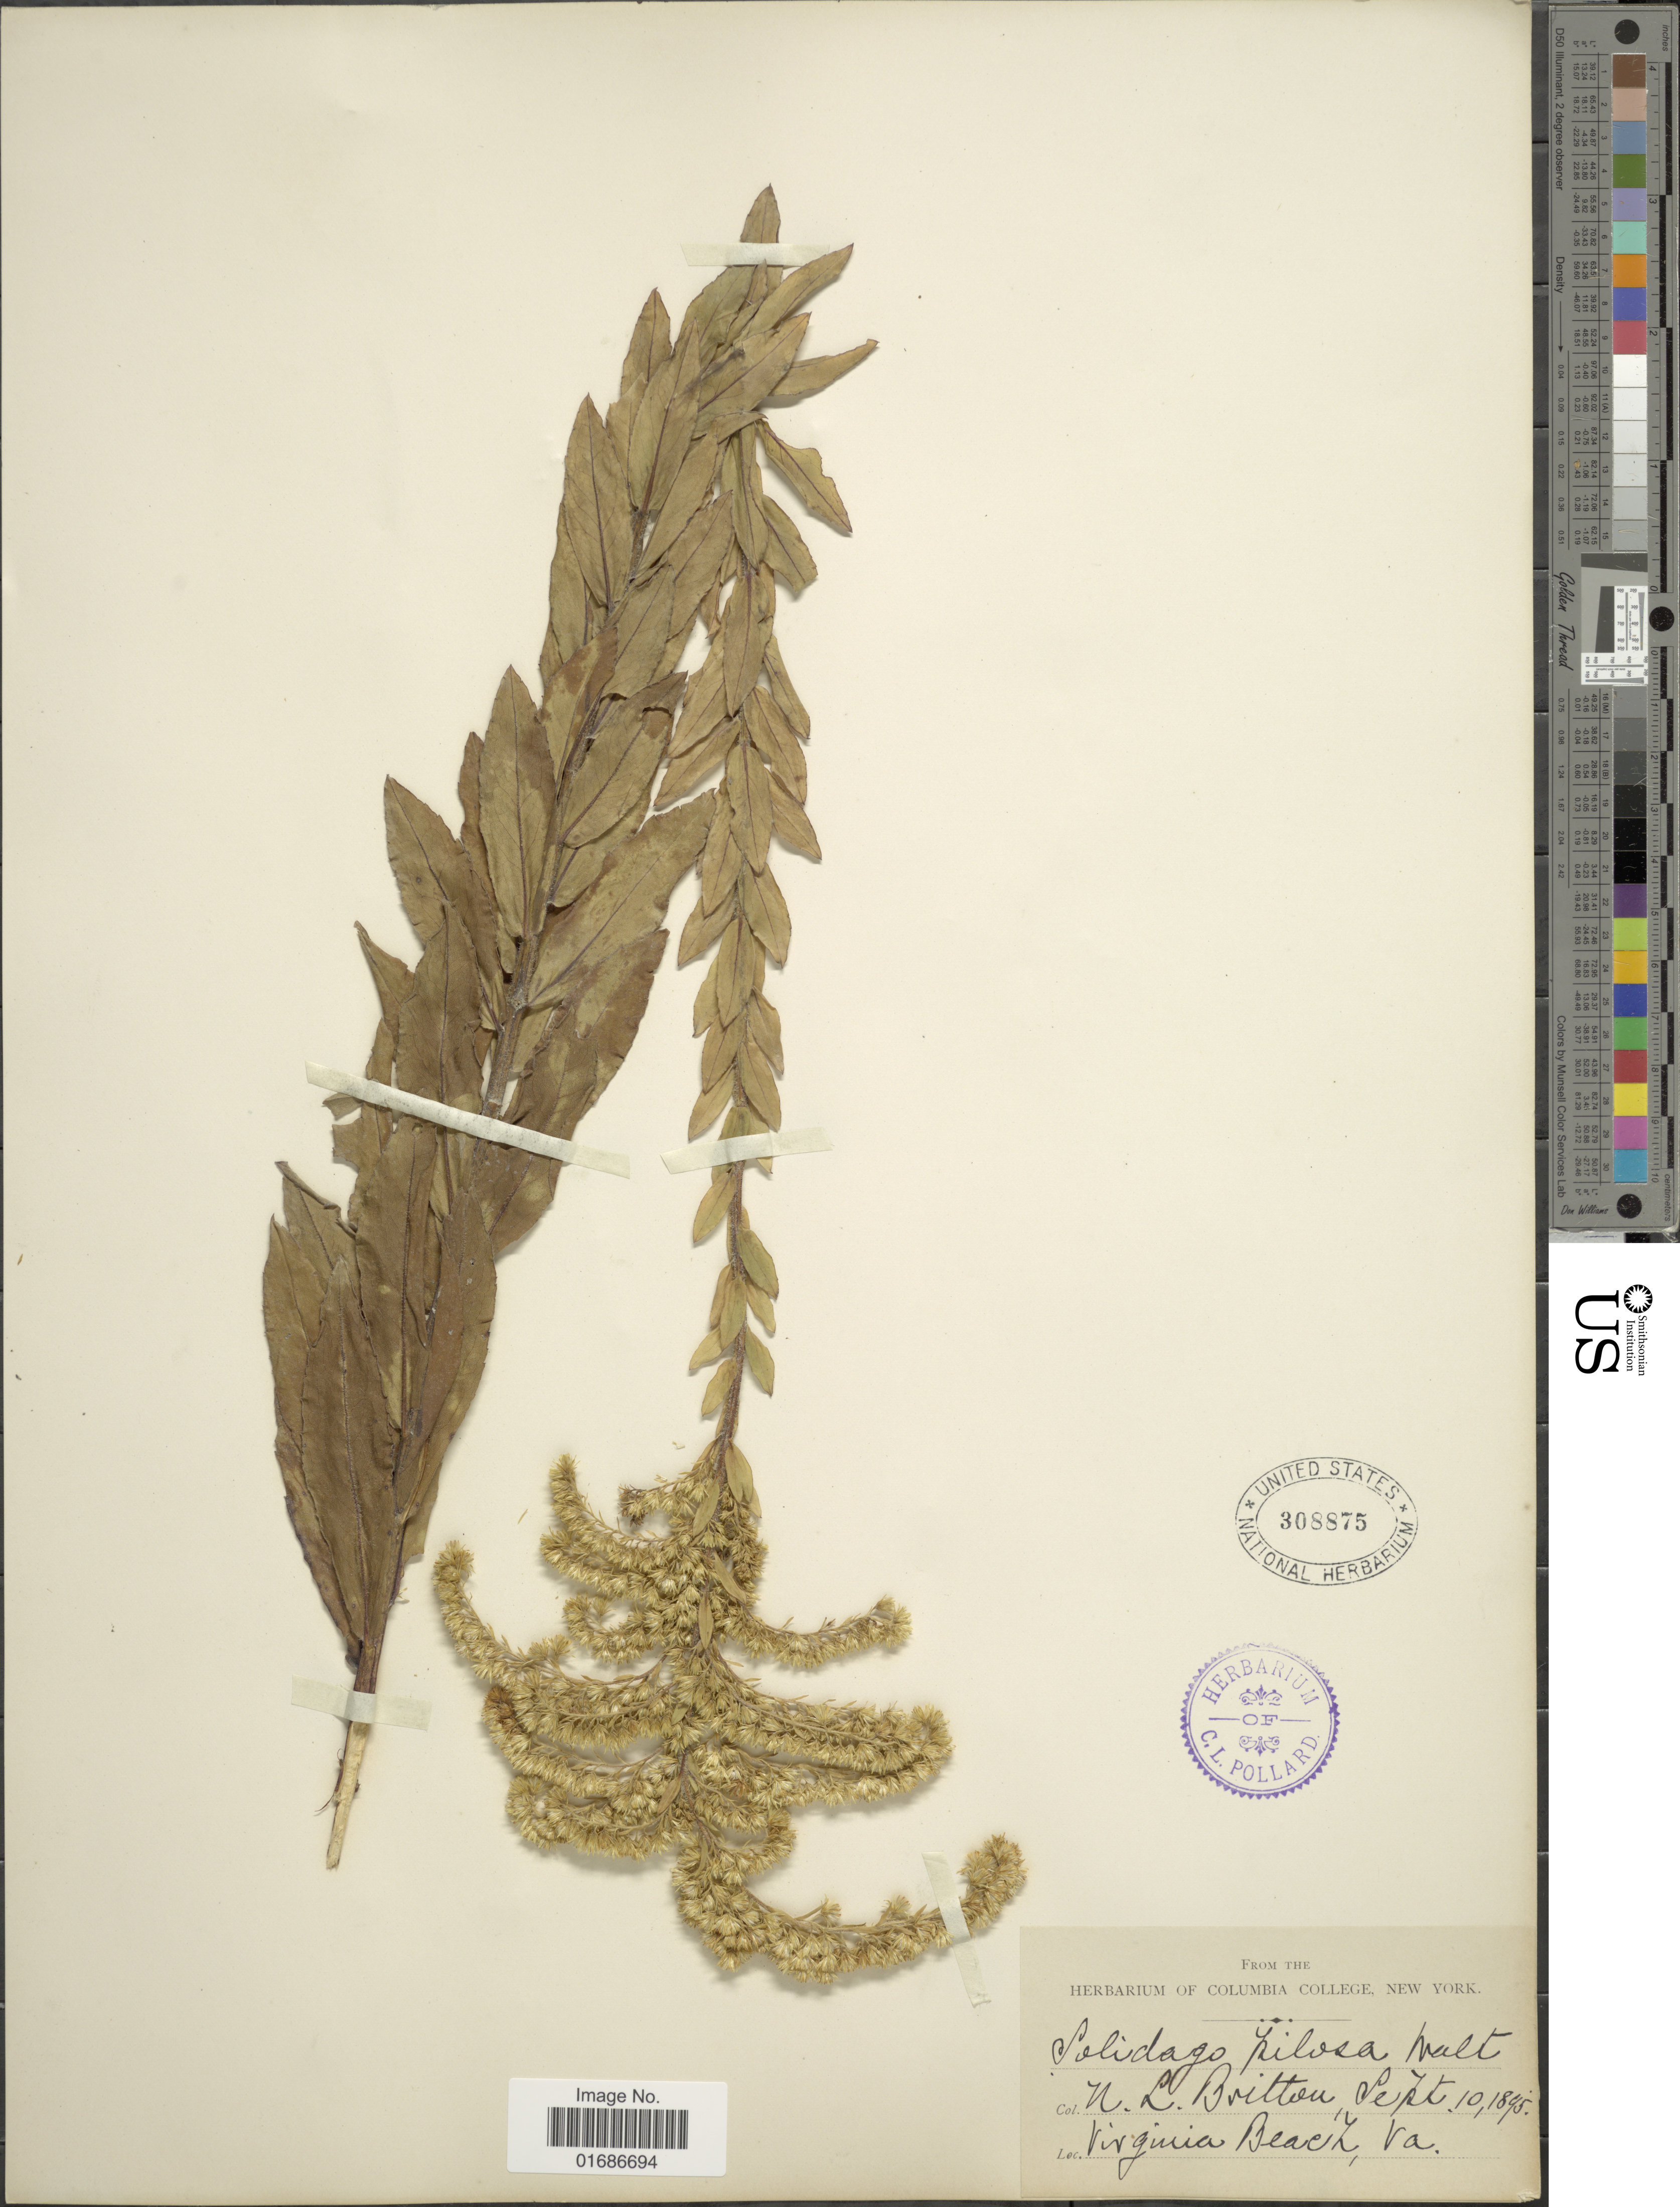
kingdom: Plantae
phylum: Tracheophyta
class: Magnoliopsida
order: Asterales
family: Asteraceae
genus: Solidago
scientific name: Solidago fistulosa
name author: Mill.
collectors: N. Britton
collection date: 1895-09-10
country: United States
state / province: Virginia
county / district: City of Virginia Beach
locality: Virginia Beach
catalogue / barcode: US 308875